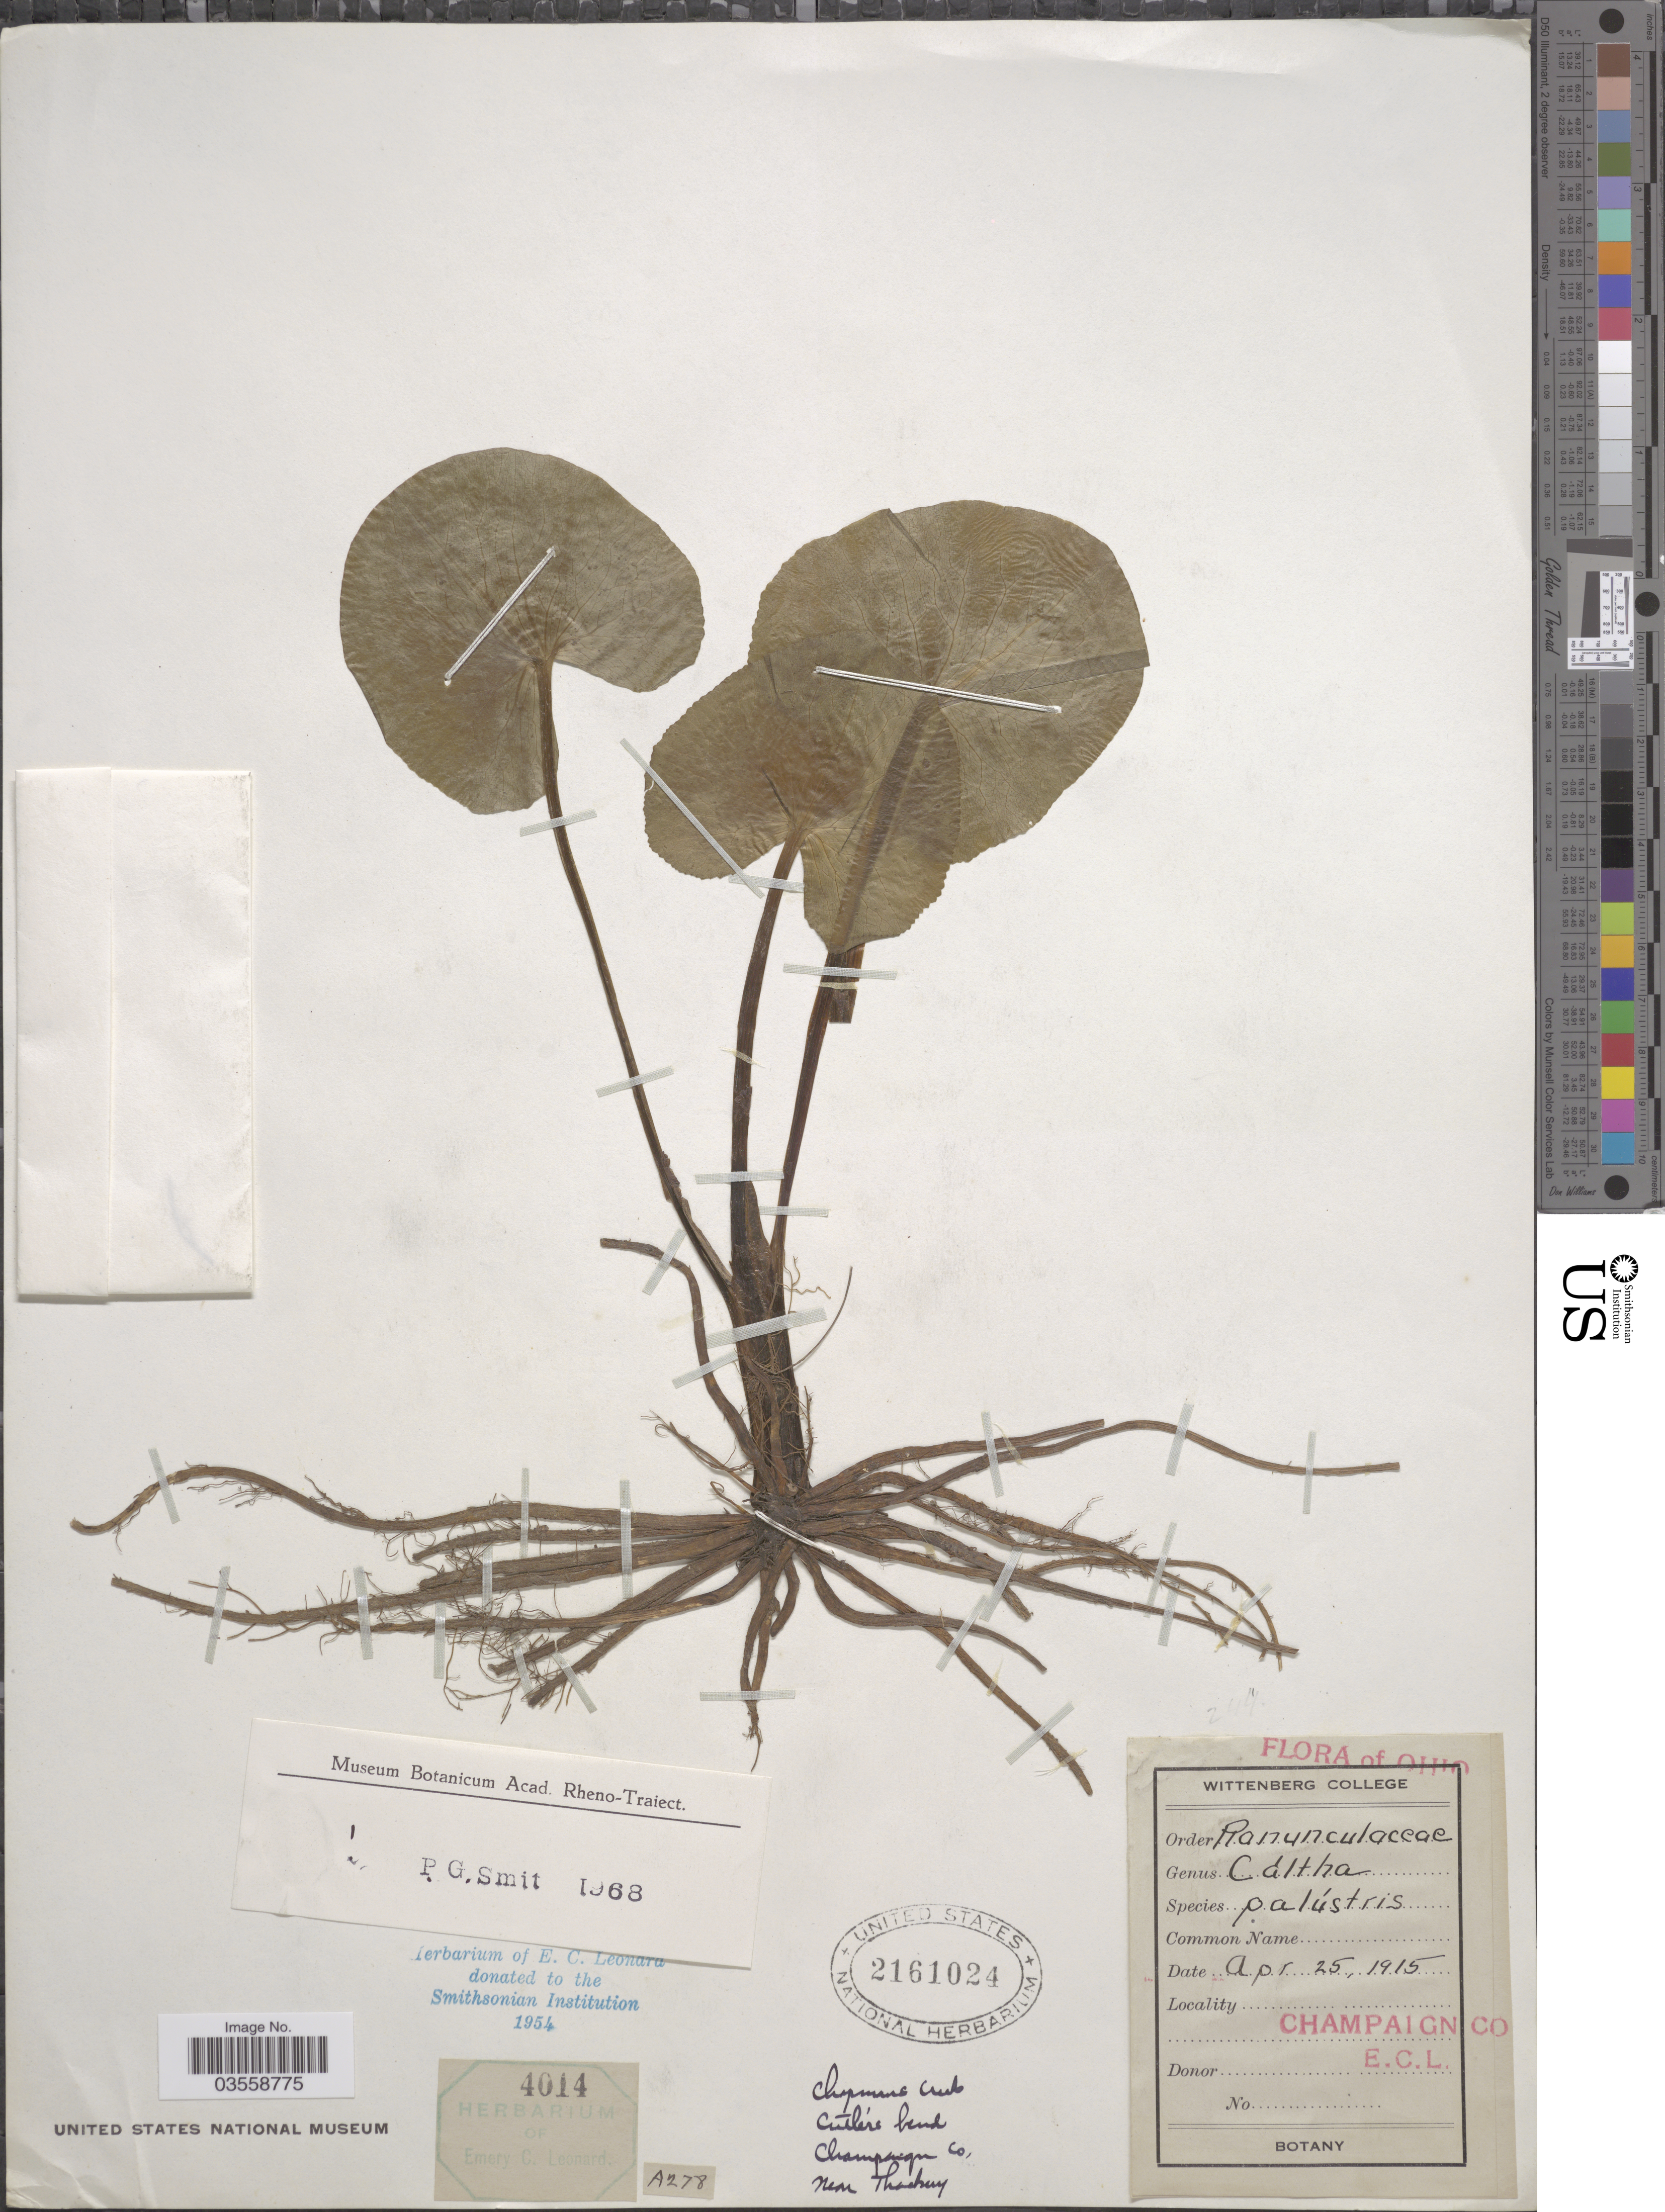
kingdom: Plantae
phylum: Tracheophyta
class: Magnoliopsida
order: Ranunculales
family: Ranunculaceae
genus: Caltha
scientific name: Caltha palustris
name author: L.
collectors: E. C. Leonard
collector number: A278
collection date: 1915-04-25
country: United States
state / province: Ohio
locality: Chapmans Creek. Cutler's bend. Champaign Co, near Thackery.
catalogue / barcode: US 2161024